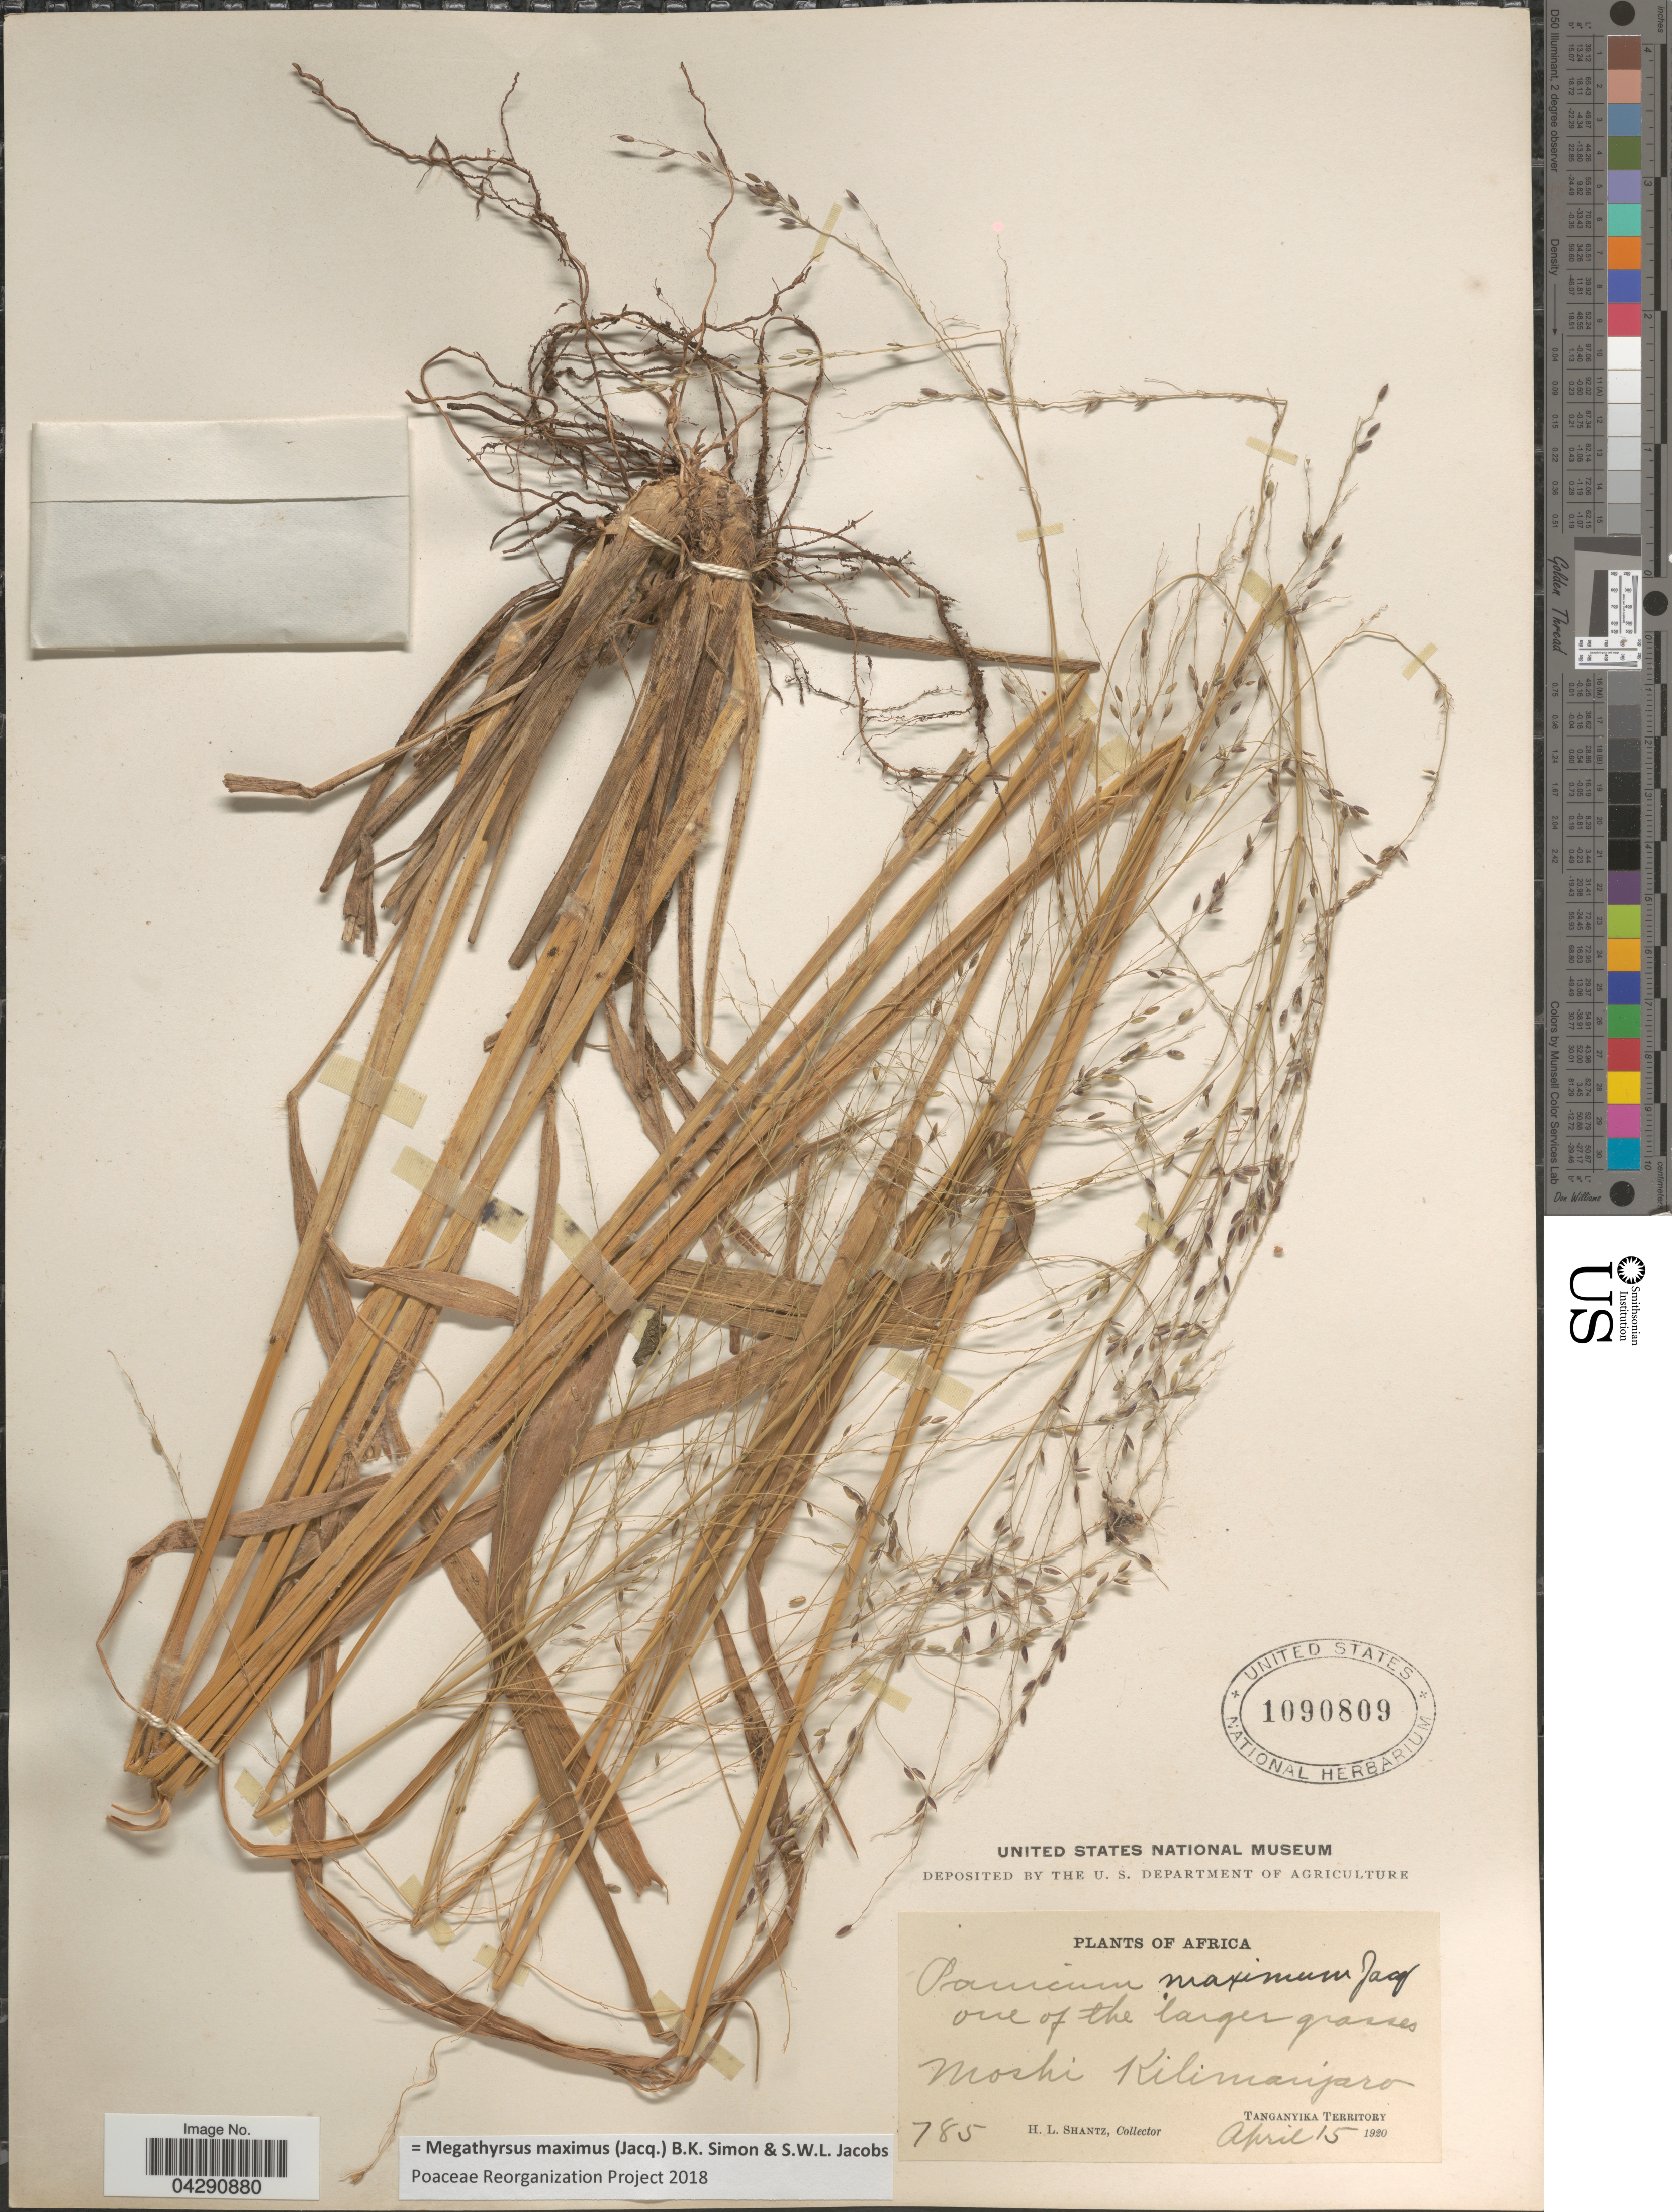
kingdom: Plantae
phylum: Tracheophyta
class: Liliopsida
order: Poales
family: Poaceae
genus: Megathyrsus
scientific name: Megathyrsus maximus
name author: (Jacq.) B.K. Simon & S.W.L. Jacobs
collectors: H. Shantz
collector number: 785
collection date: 1920-04-15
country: Tanzania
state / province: Kilimanjaro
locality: Moshi. Tanganyika Territory.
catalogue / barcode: US 1090809